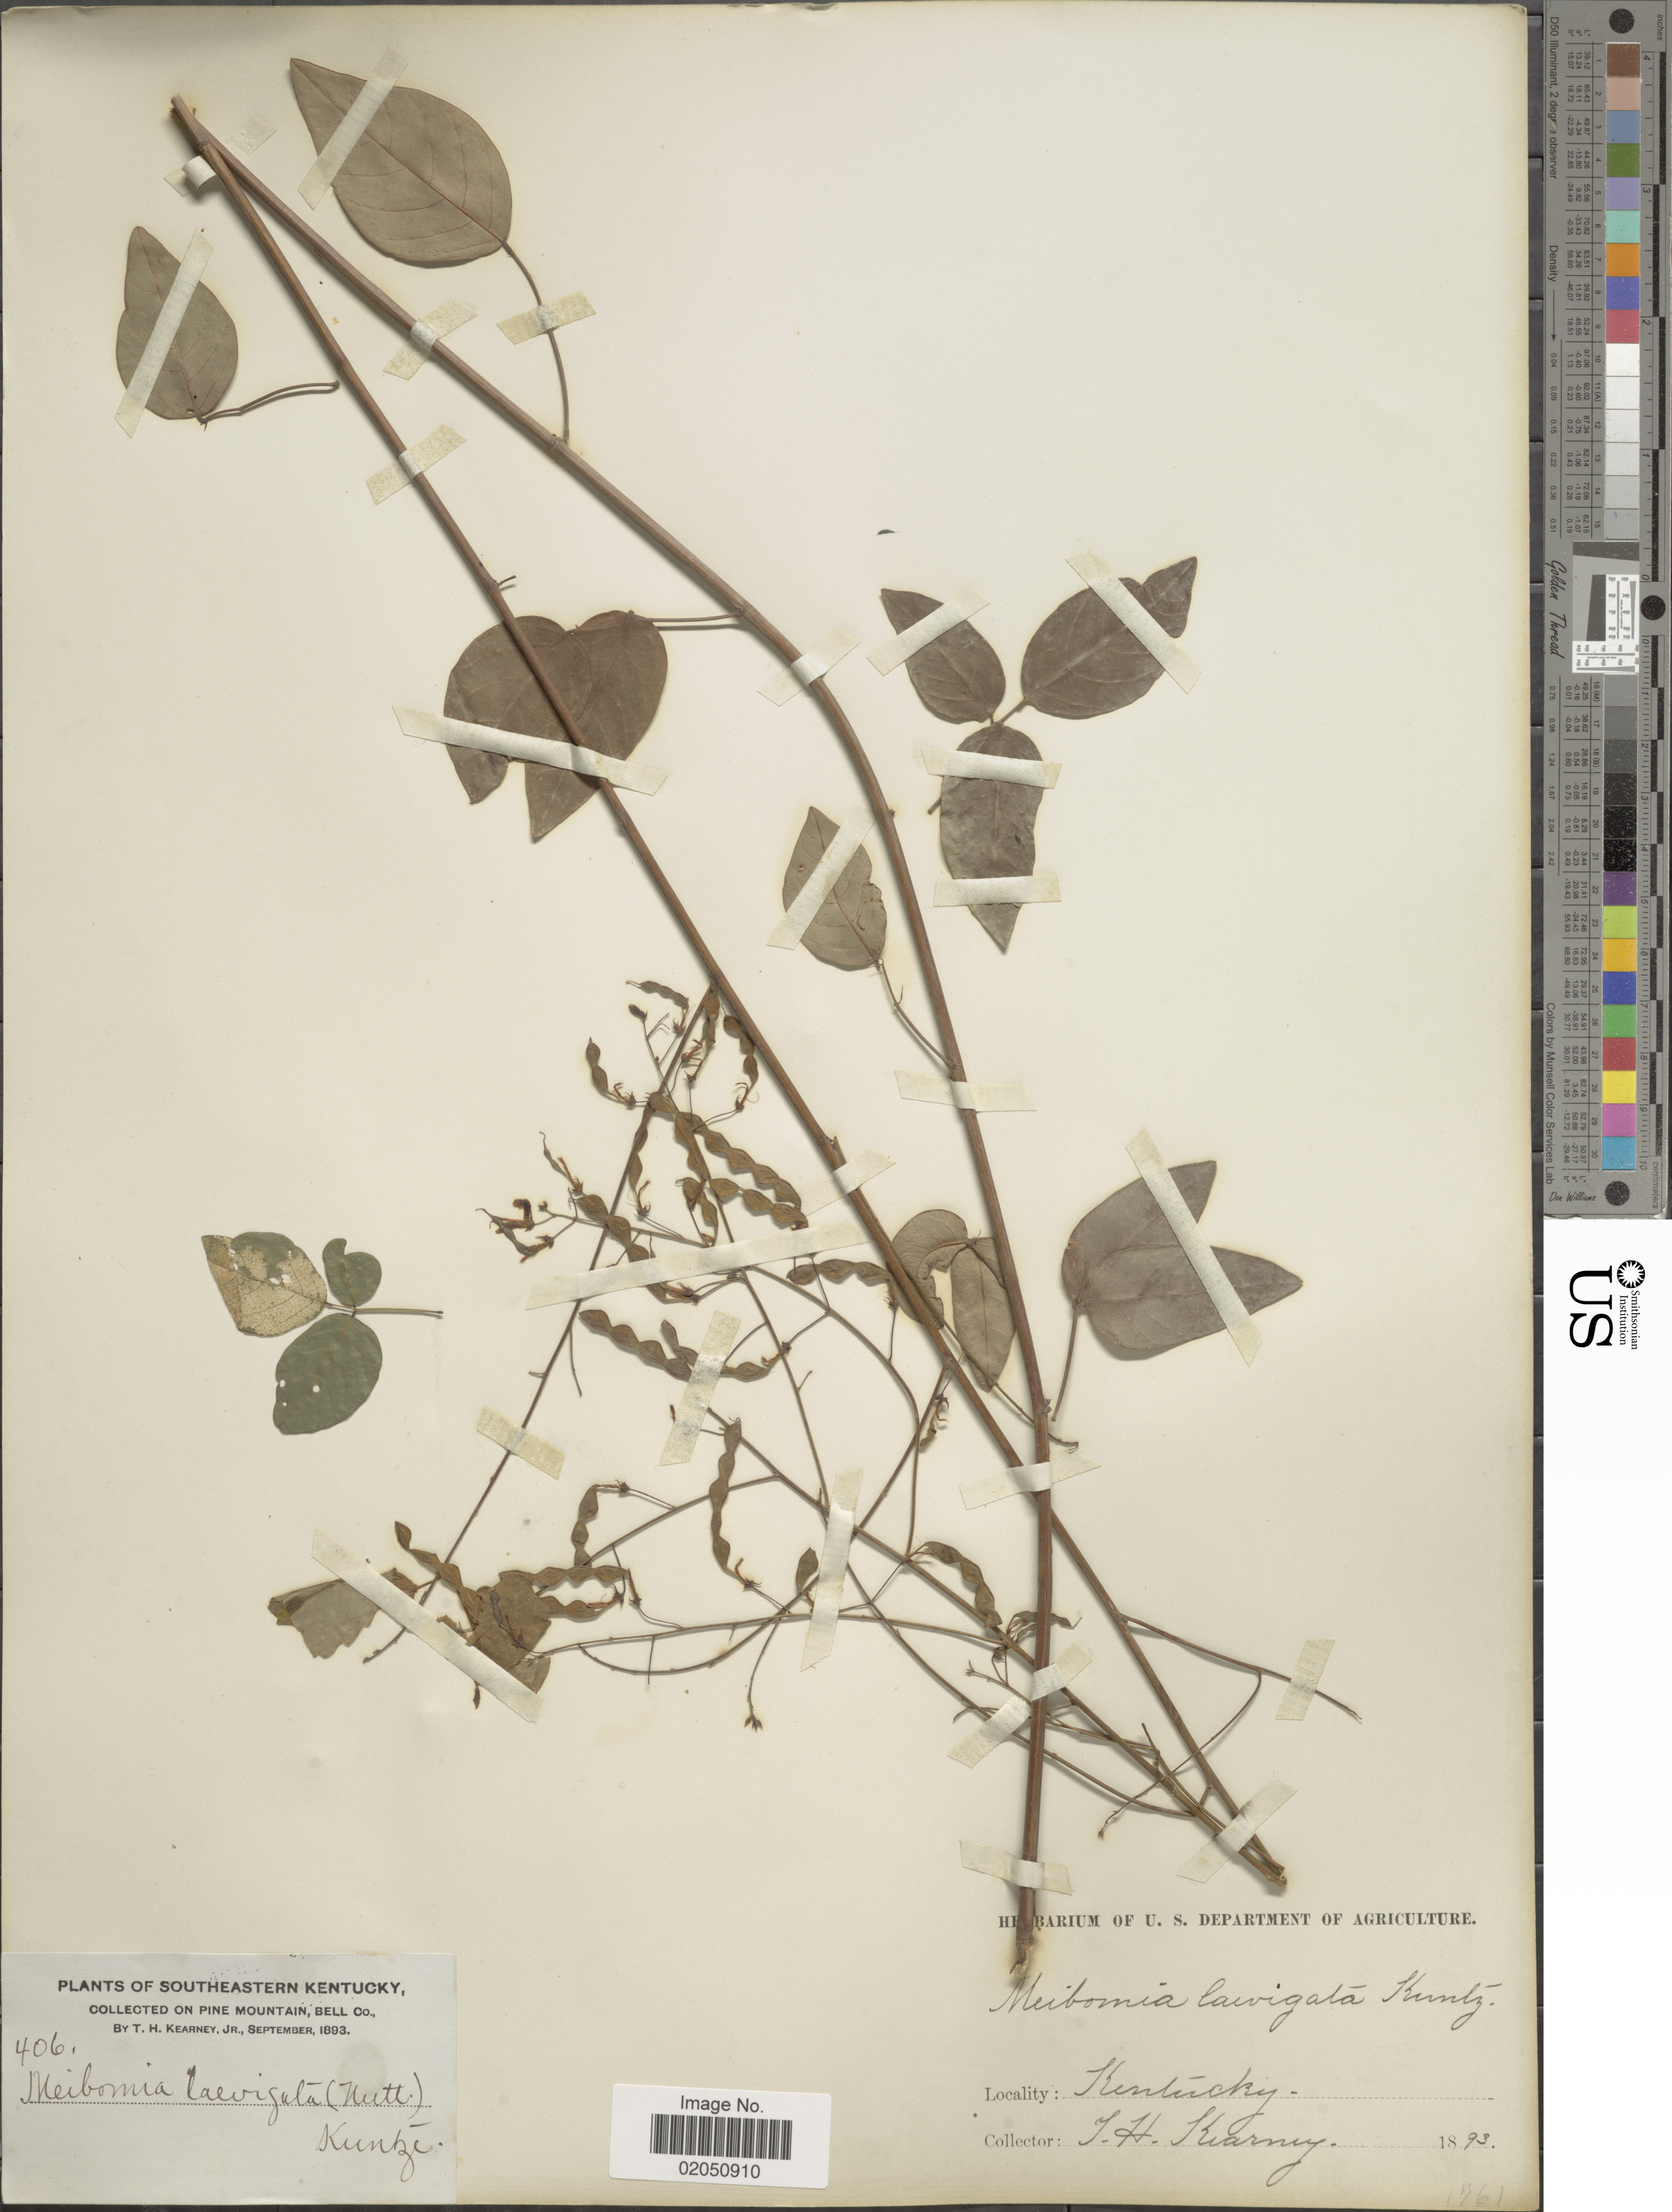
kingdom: Plantae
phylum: Tracheophyta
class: Magnoliopsida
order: Fabales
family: Fabaceae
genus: Desmodium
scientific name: Desmodium laevigatum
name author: (Nutt.) DC.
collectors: T. H. Kearney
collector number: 406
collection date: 1893-09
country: United States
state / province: Kentucky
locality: Southeastern Kentucky, on Pine Mountain, Bell Co